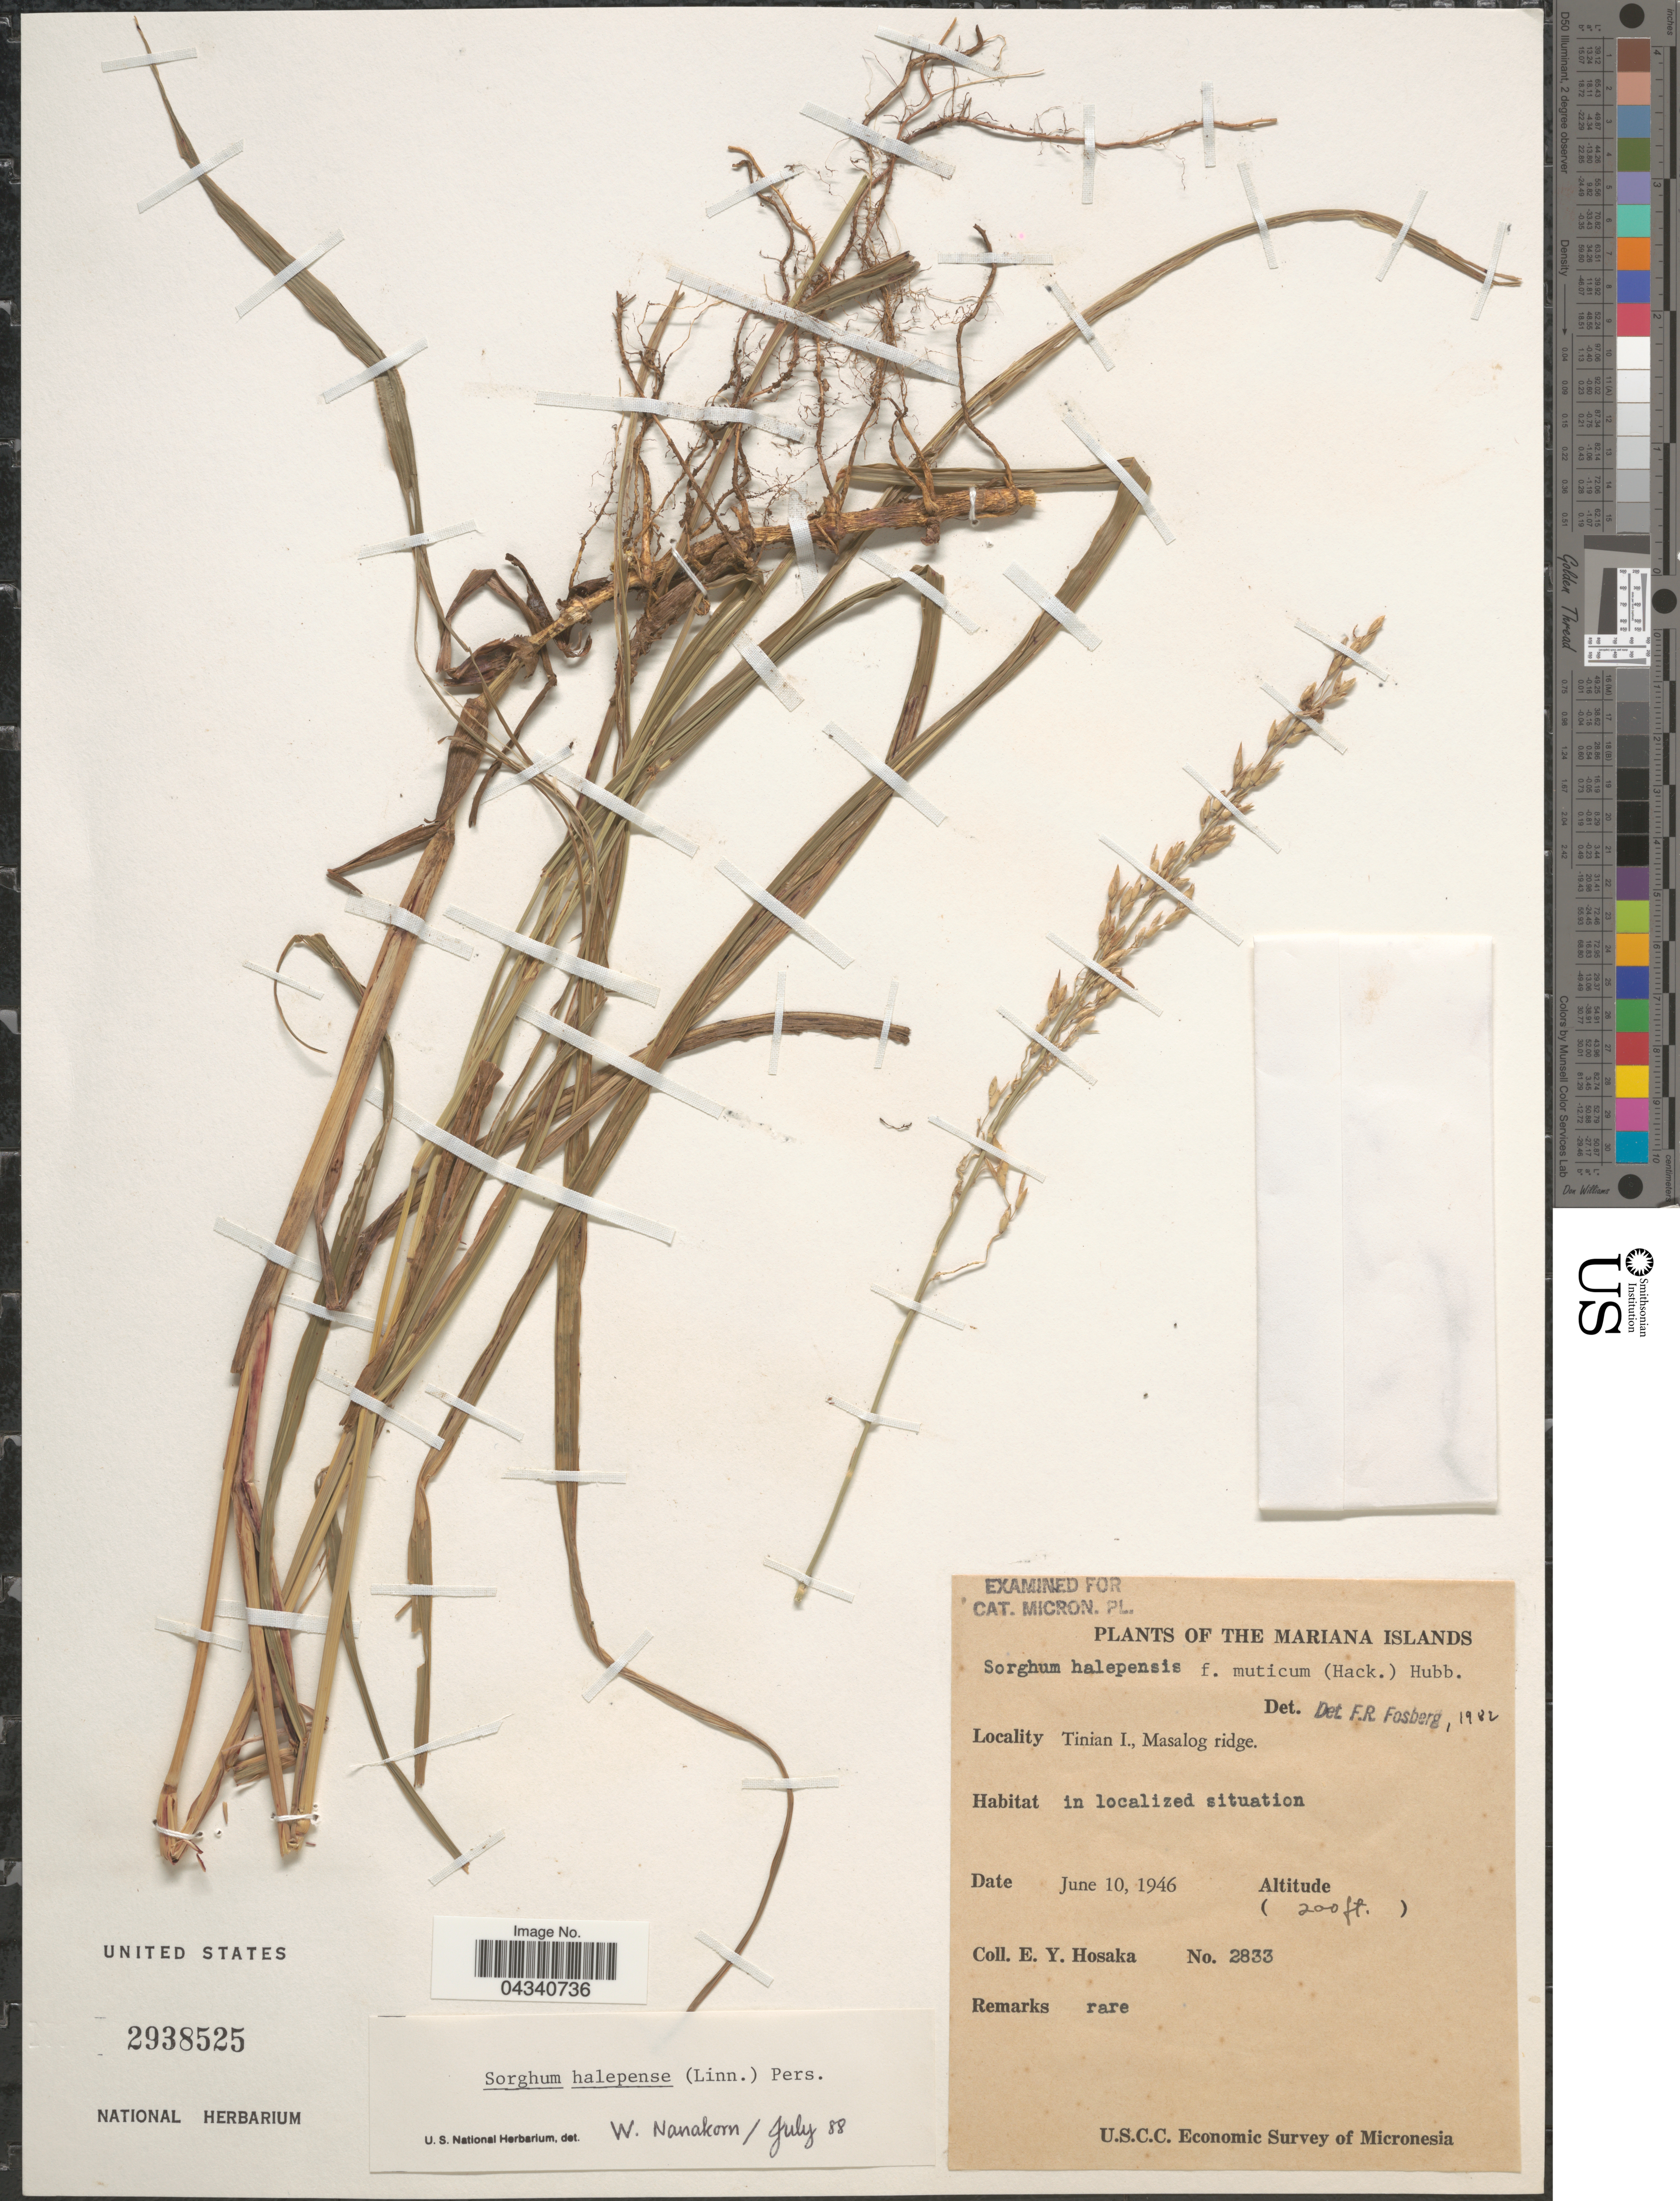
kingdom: Plantae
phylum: Tracheophyta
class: Liliopsida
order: Poales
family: Poaceae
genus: Sorghum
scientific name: Sorghum halepense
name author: (L.) Pers.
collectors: E. Y. Hosaka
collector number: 2833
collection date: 1946-06-10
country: Northern Mariana Islands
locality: Mariana Islands. Tinian I., Masalog ridge. U. S. C. C. Economic Survey of Micronesia.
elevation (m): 61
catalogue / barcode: US 2938525